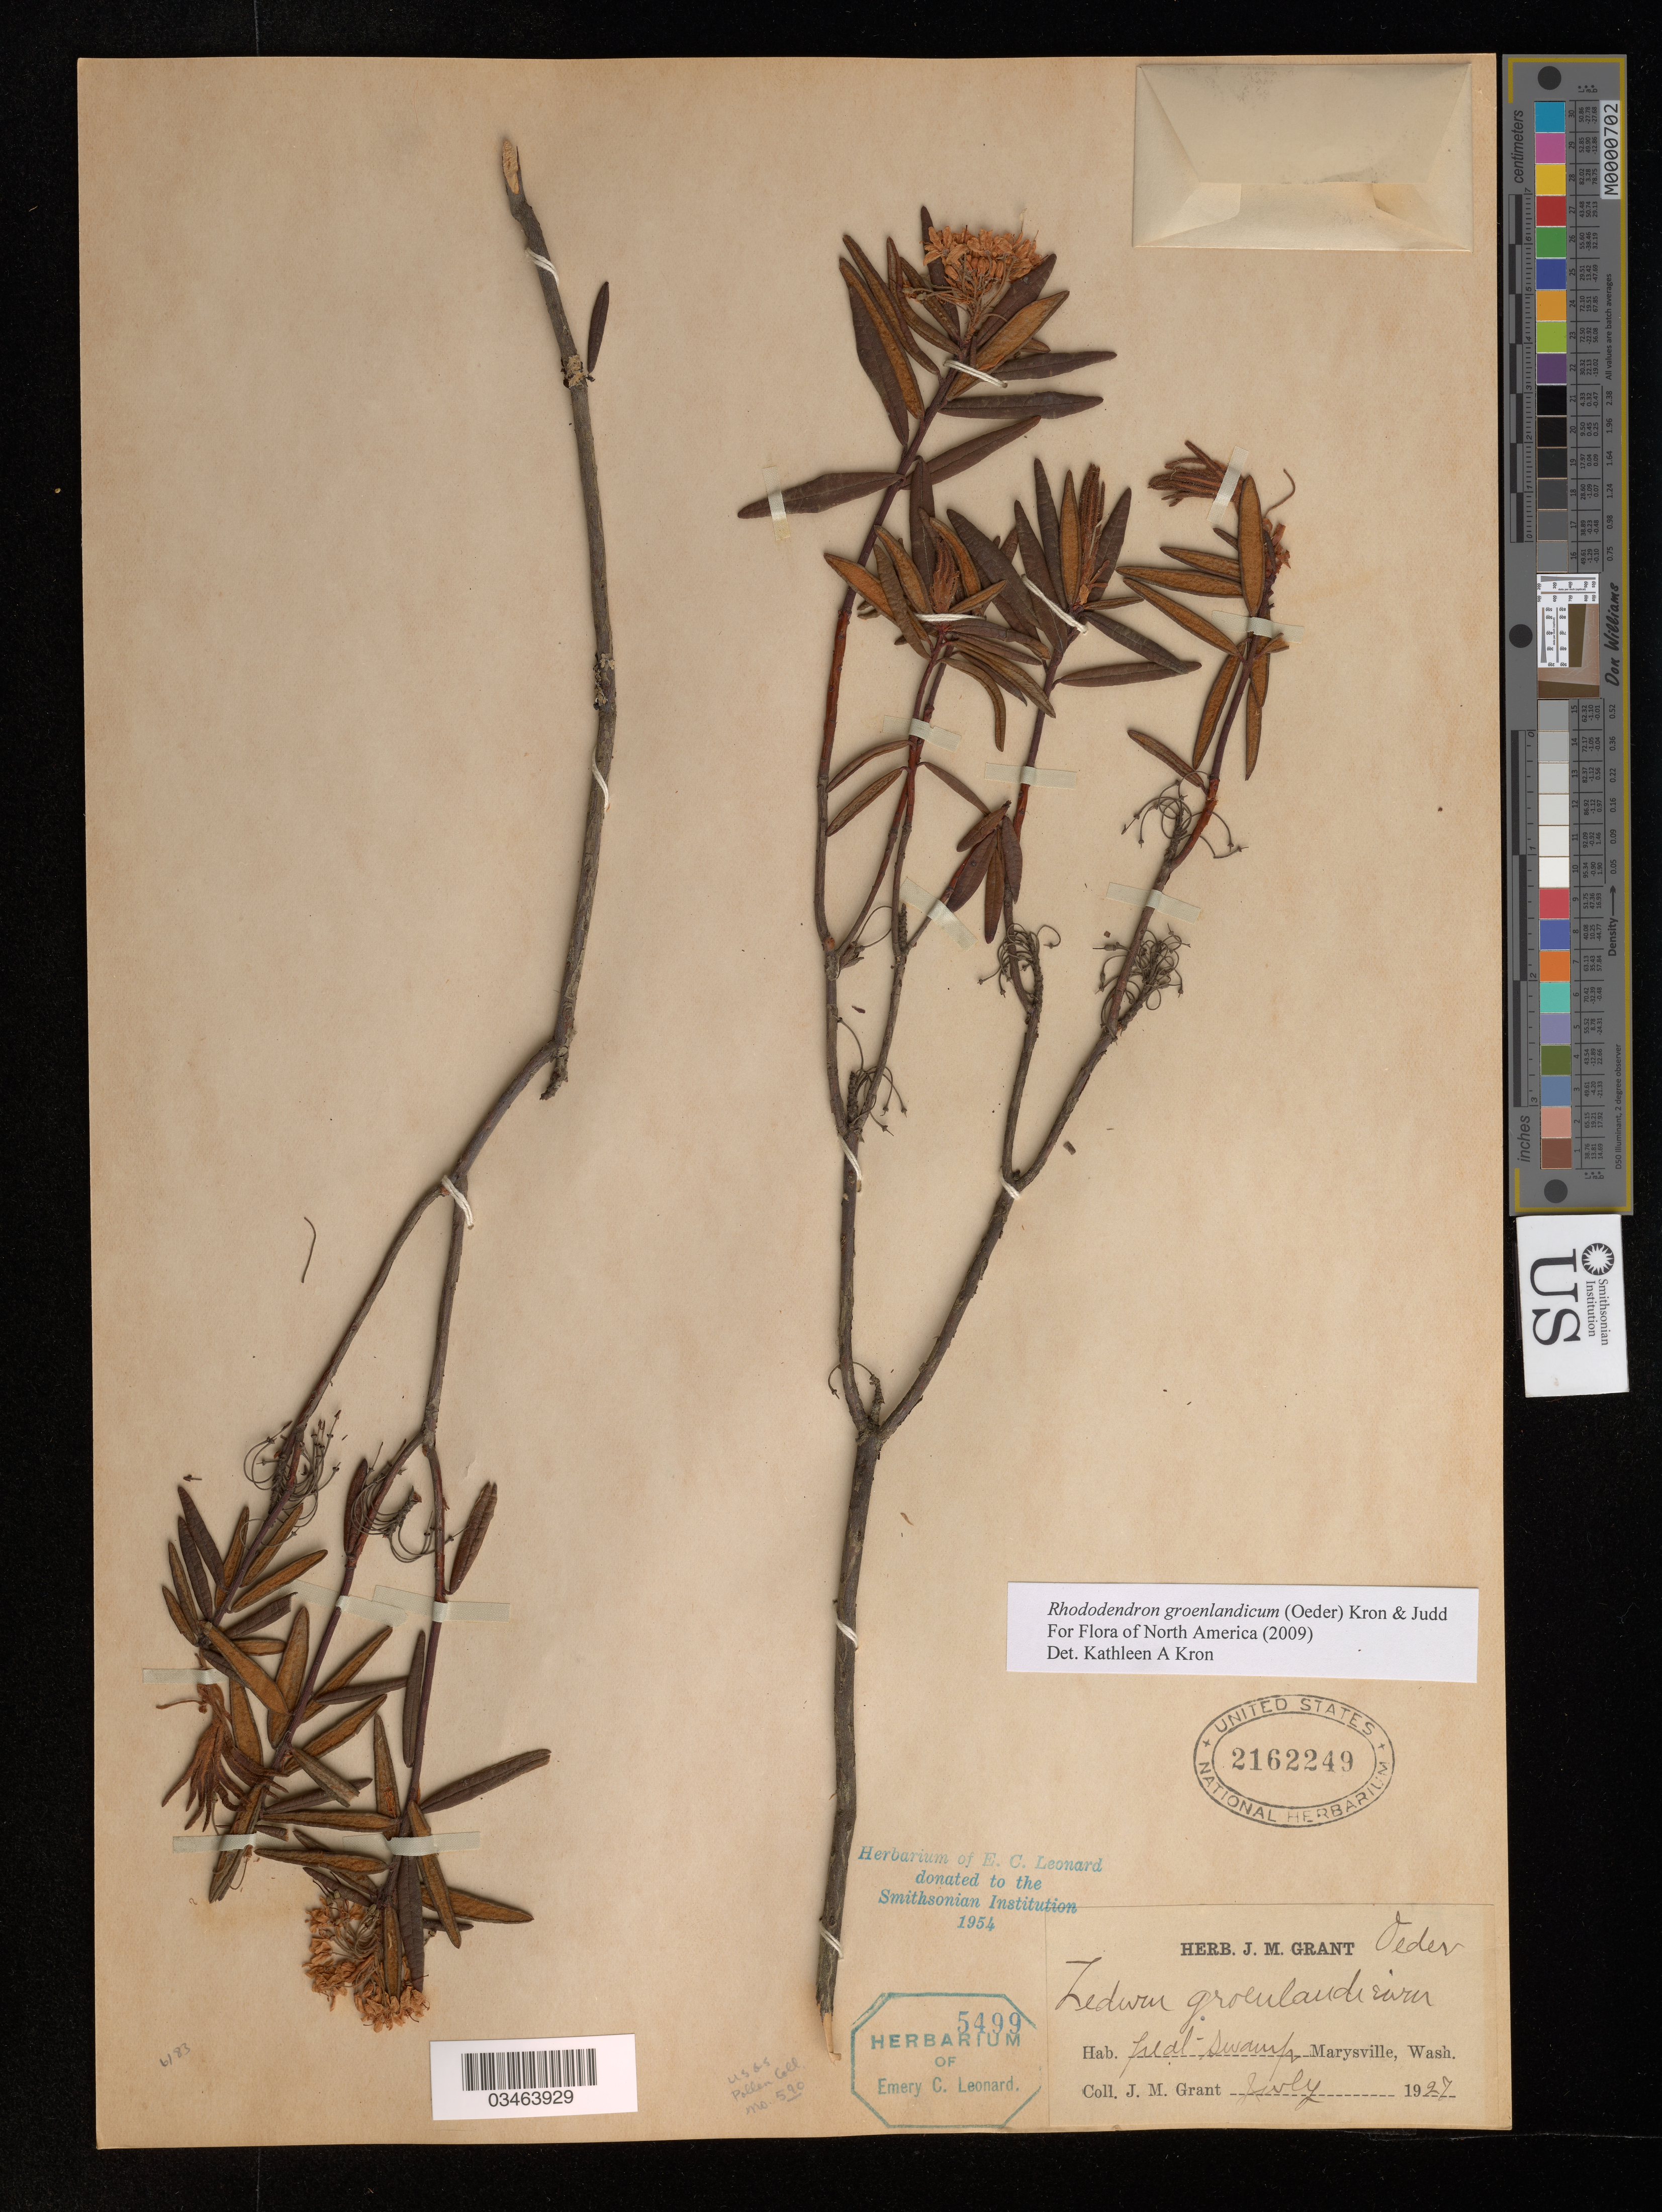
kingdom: Plantae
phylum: Tracheophyta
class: Magnoliopsida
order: Ericales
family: Ericaceae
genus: Rhododendron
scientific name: Rhododendron groenlandicum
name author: (Oeder) Kron & Judd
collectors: J. M. Grant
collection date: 1927-07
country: United States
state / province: Washington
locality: Marysville.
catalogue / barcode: US 2162249